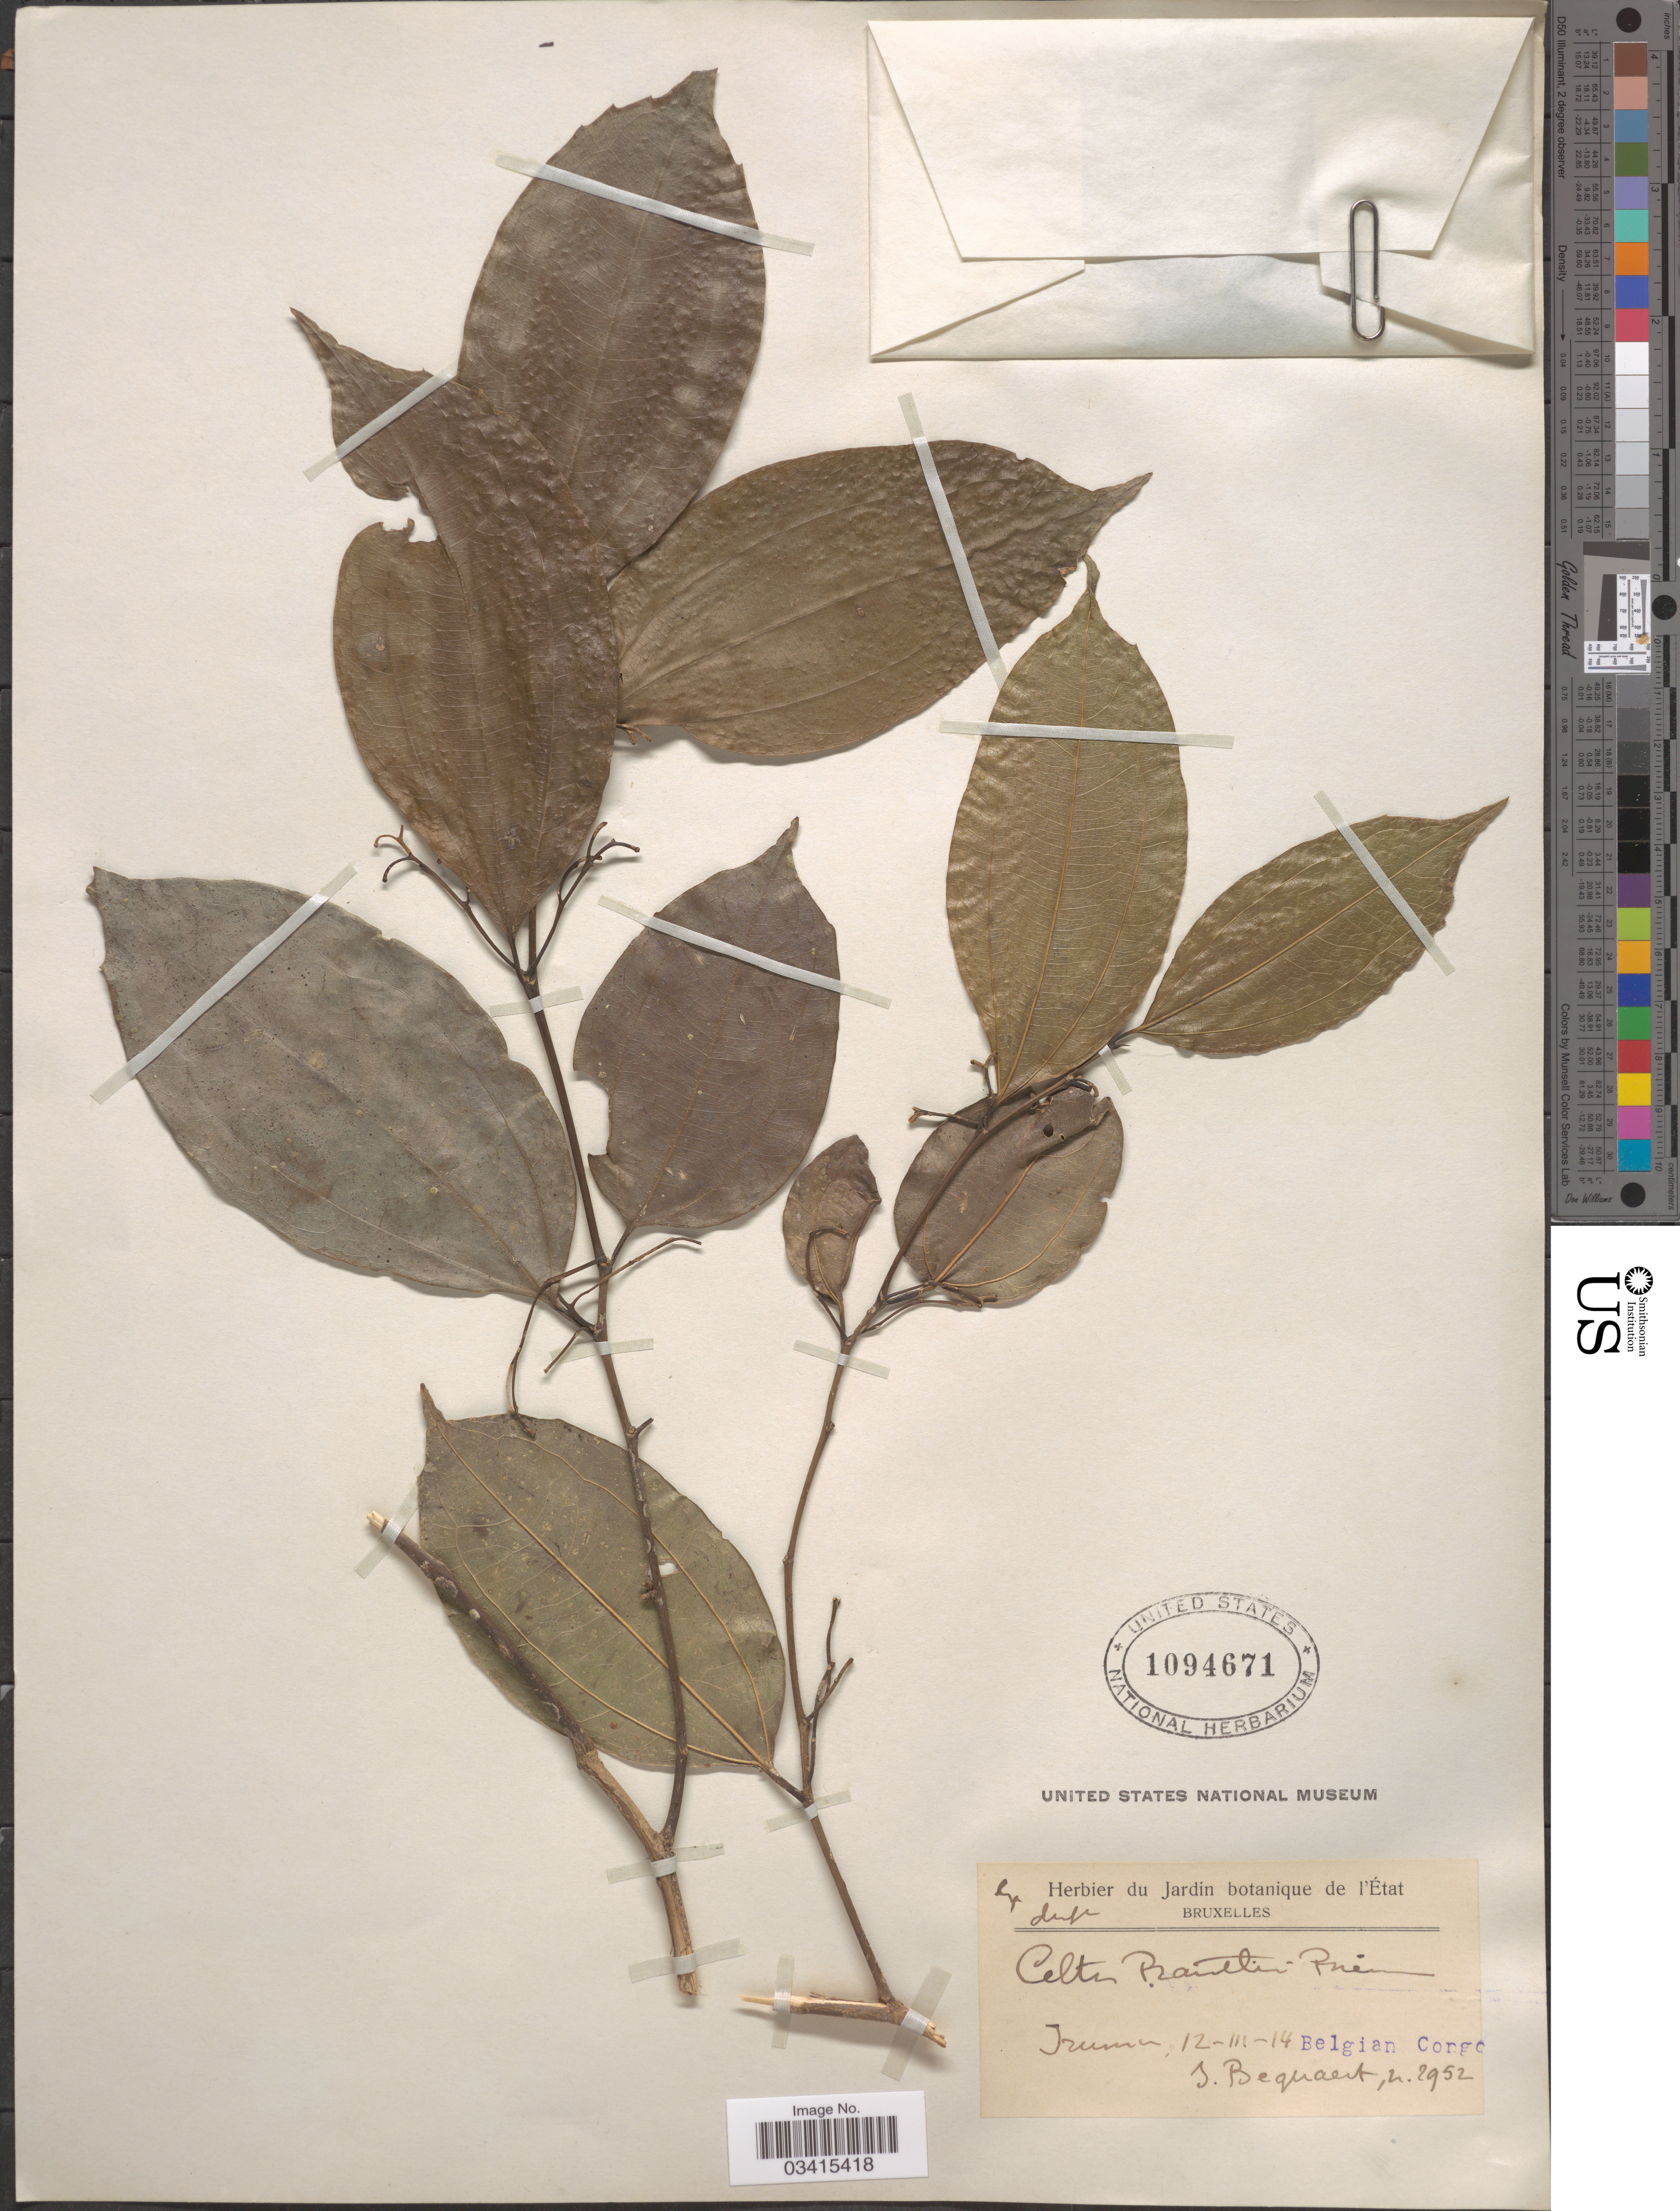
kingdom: Plantae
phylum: Tracheophyta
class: Magnoliopsida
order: Rosales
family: Cannabaceae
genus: Celtis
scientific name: Celtis prantlii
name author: Priemer ex Engl.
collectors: J. Bequaert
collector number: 2952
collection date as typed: Transcribed d/m/y: 12/3/14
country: Congo, Democratic Republic of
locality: Irumu, Belgian Congo.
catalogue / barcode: US 1094671